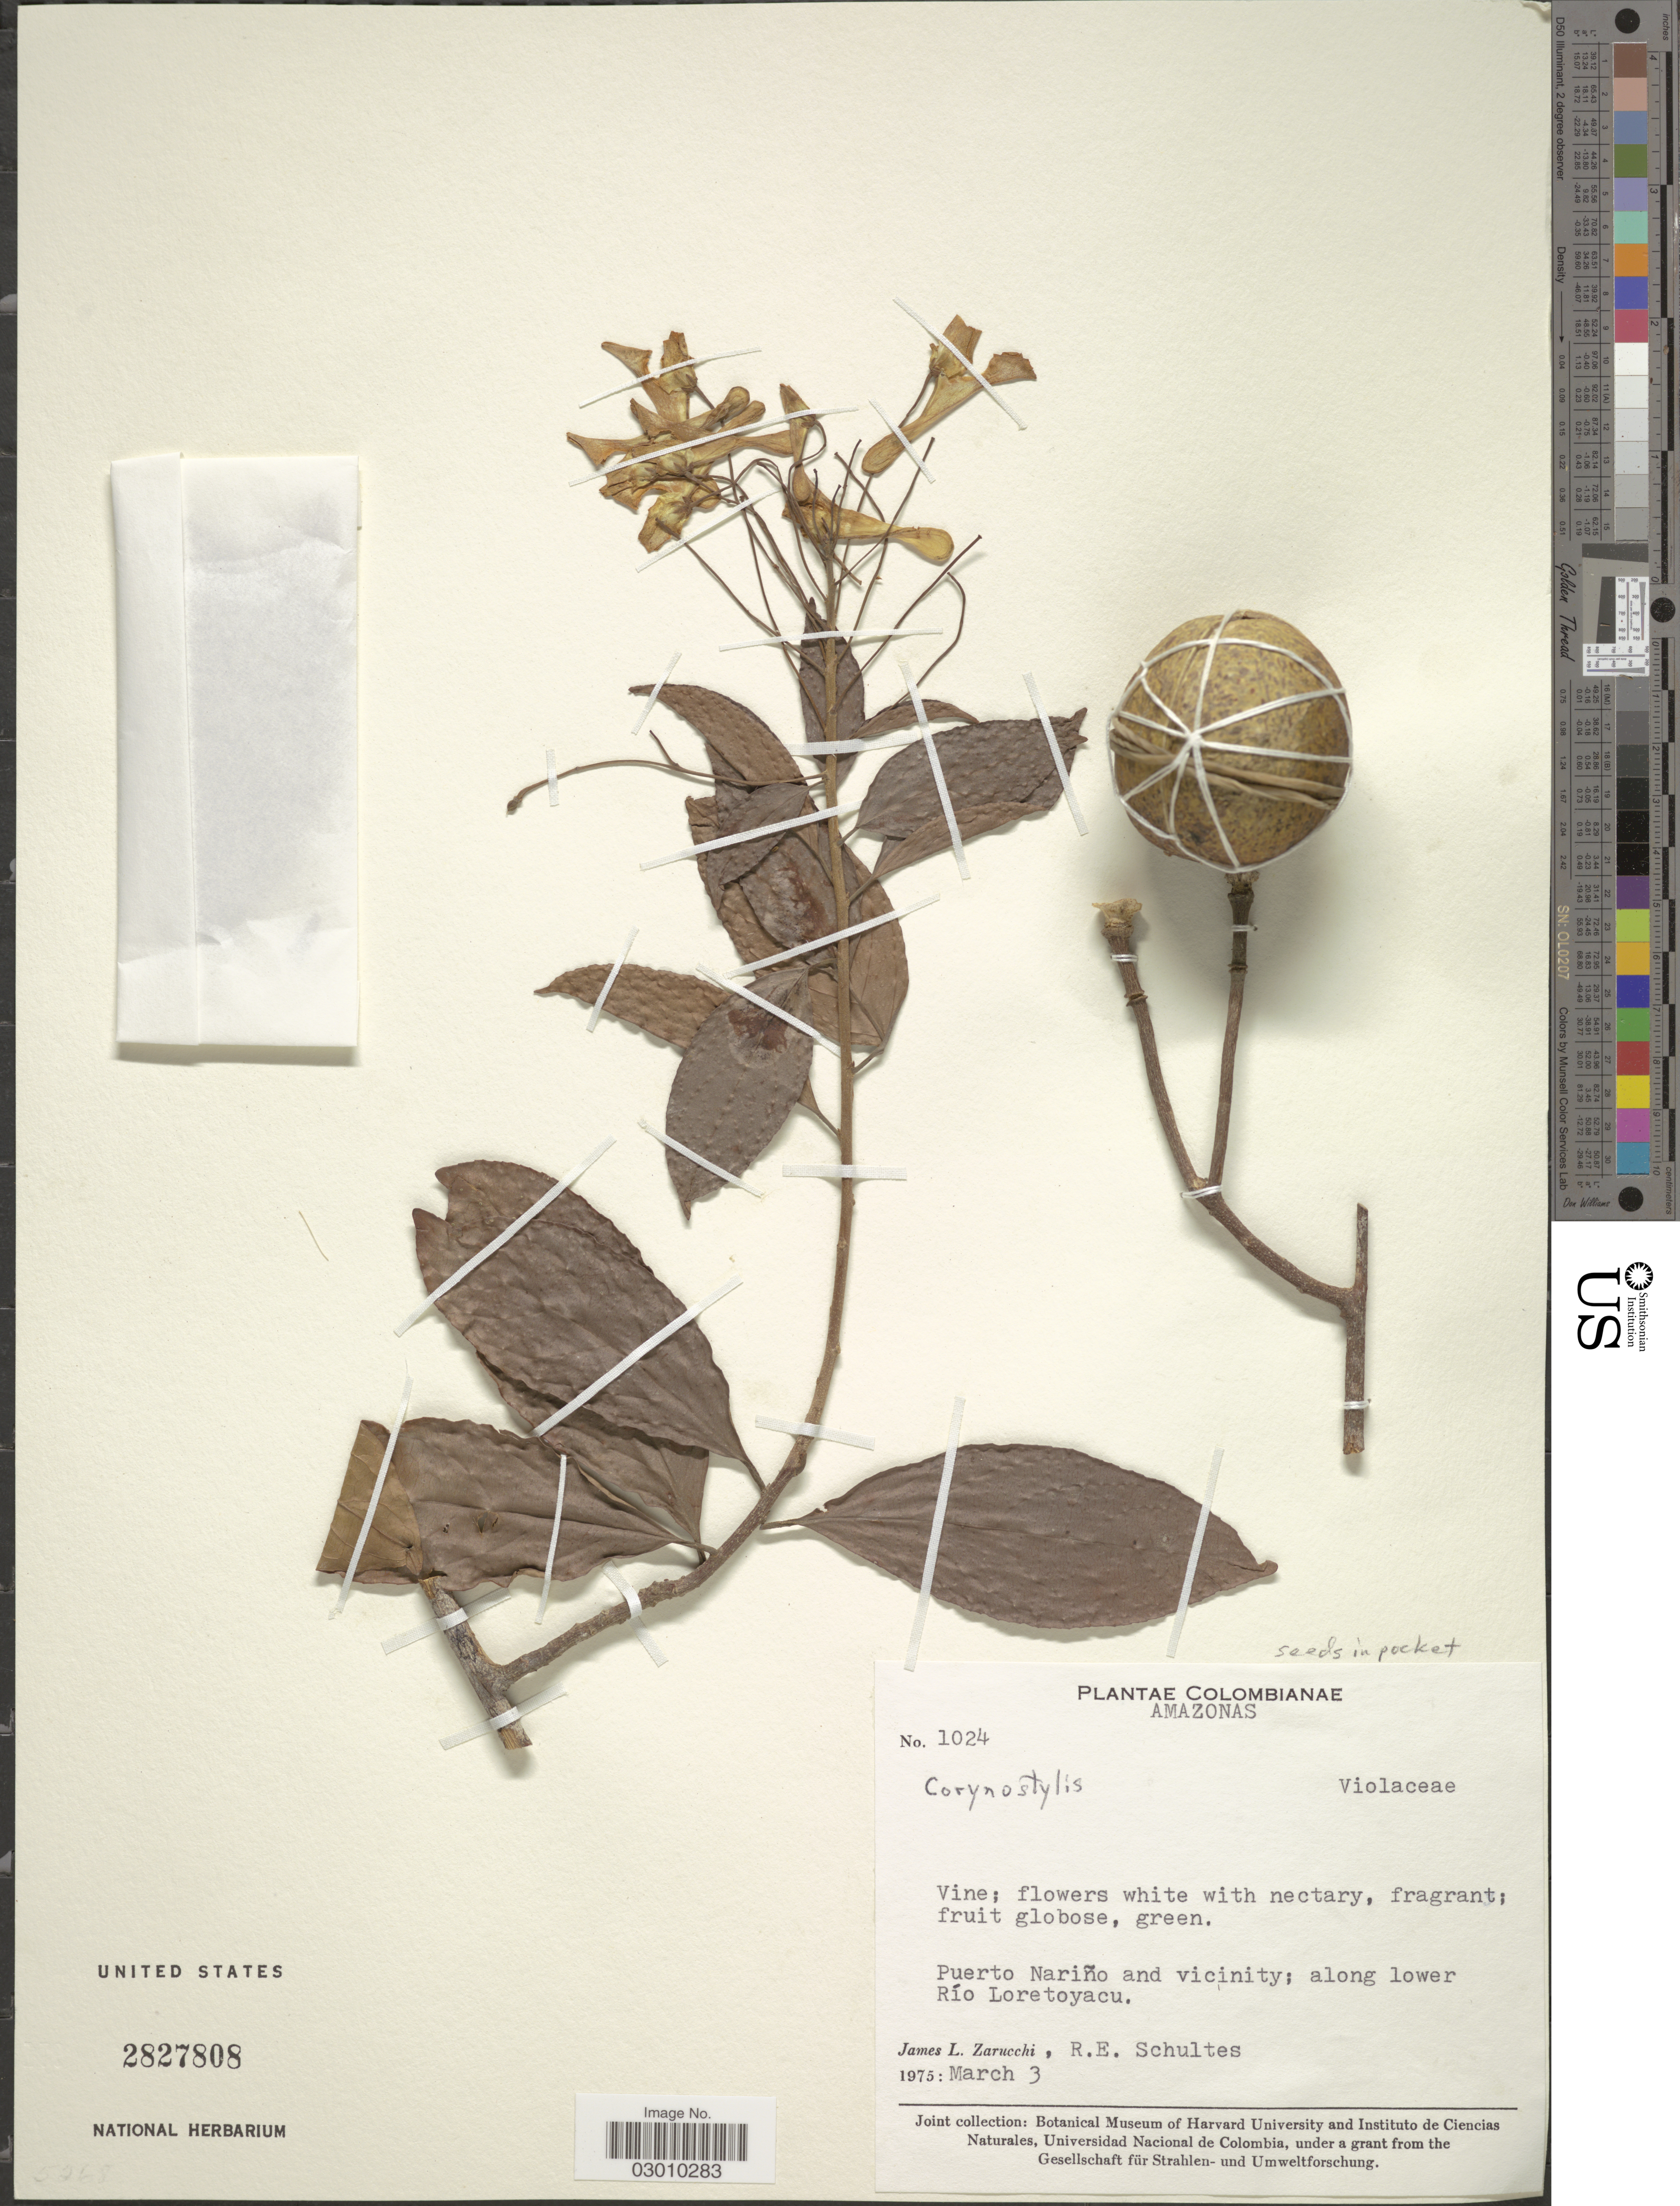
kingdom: Plantae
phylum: Tracheophyta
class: Magnoliopsida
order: Malpighiales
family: Violaceae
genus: Calyptrion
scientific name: Calyptrion sp.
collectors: J. L. Zarucchi & R. E. Schultes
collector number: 1024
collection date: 1975-03-03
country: Colombia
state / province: Amazônas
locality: Puerto Nariño and vicinity; along lower Río Loretoyacu.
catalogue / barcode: US 2827808